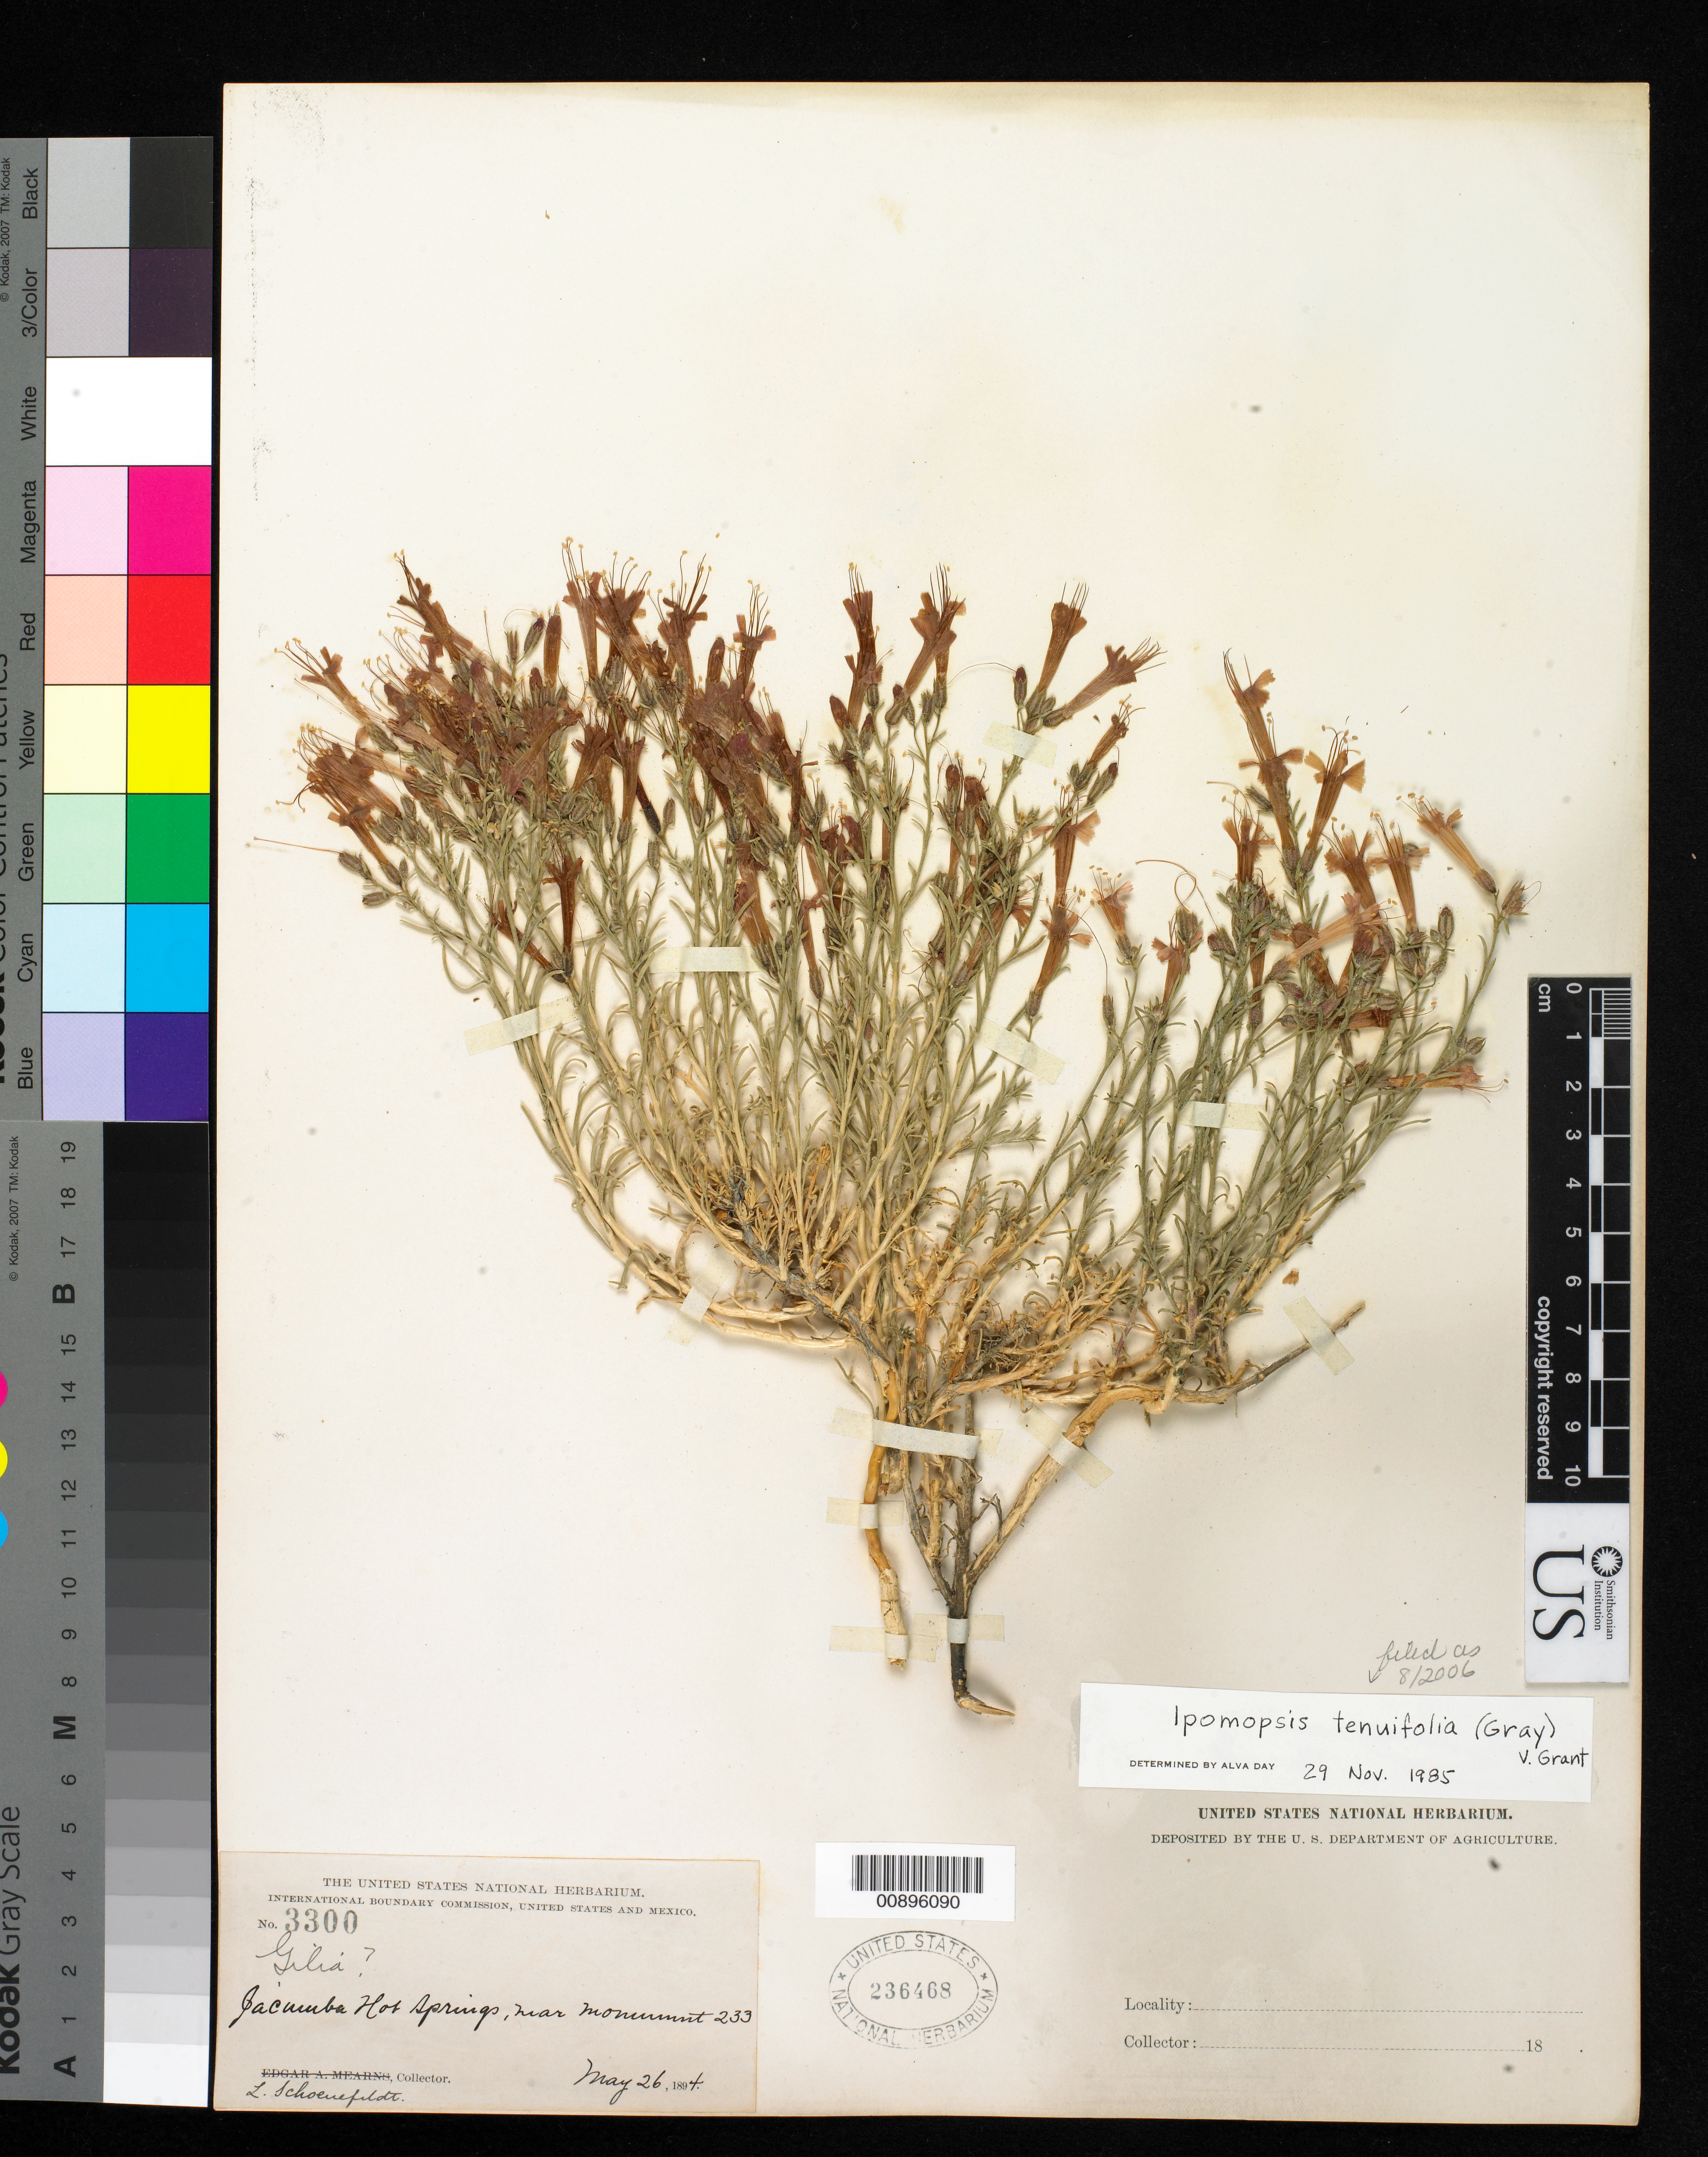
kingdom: Plantae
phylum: Tracheophyta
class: Magnoliopsida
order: Ericales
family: Polemoniaceae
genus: Ipomopsis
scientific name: Ipomopsis tenuifolia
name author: (A. Gray) V.E. Grant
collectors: L. Schoenfeldt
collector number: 3300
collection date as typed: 26 May 1894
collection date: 1894-05-26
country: United States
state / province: California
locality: Jacumba Hot Springs, near Monument no. 233.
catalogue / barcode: US 236468